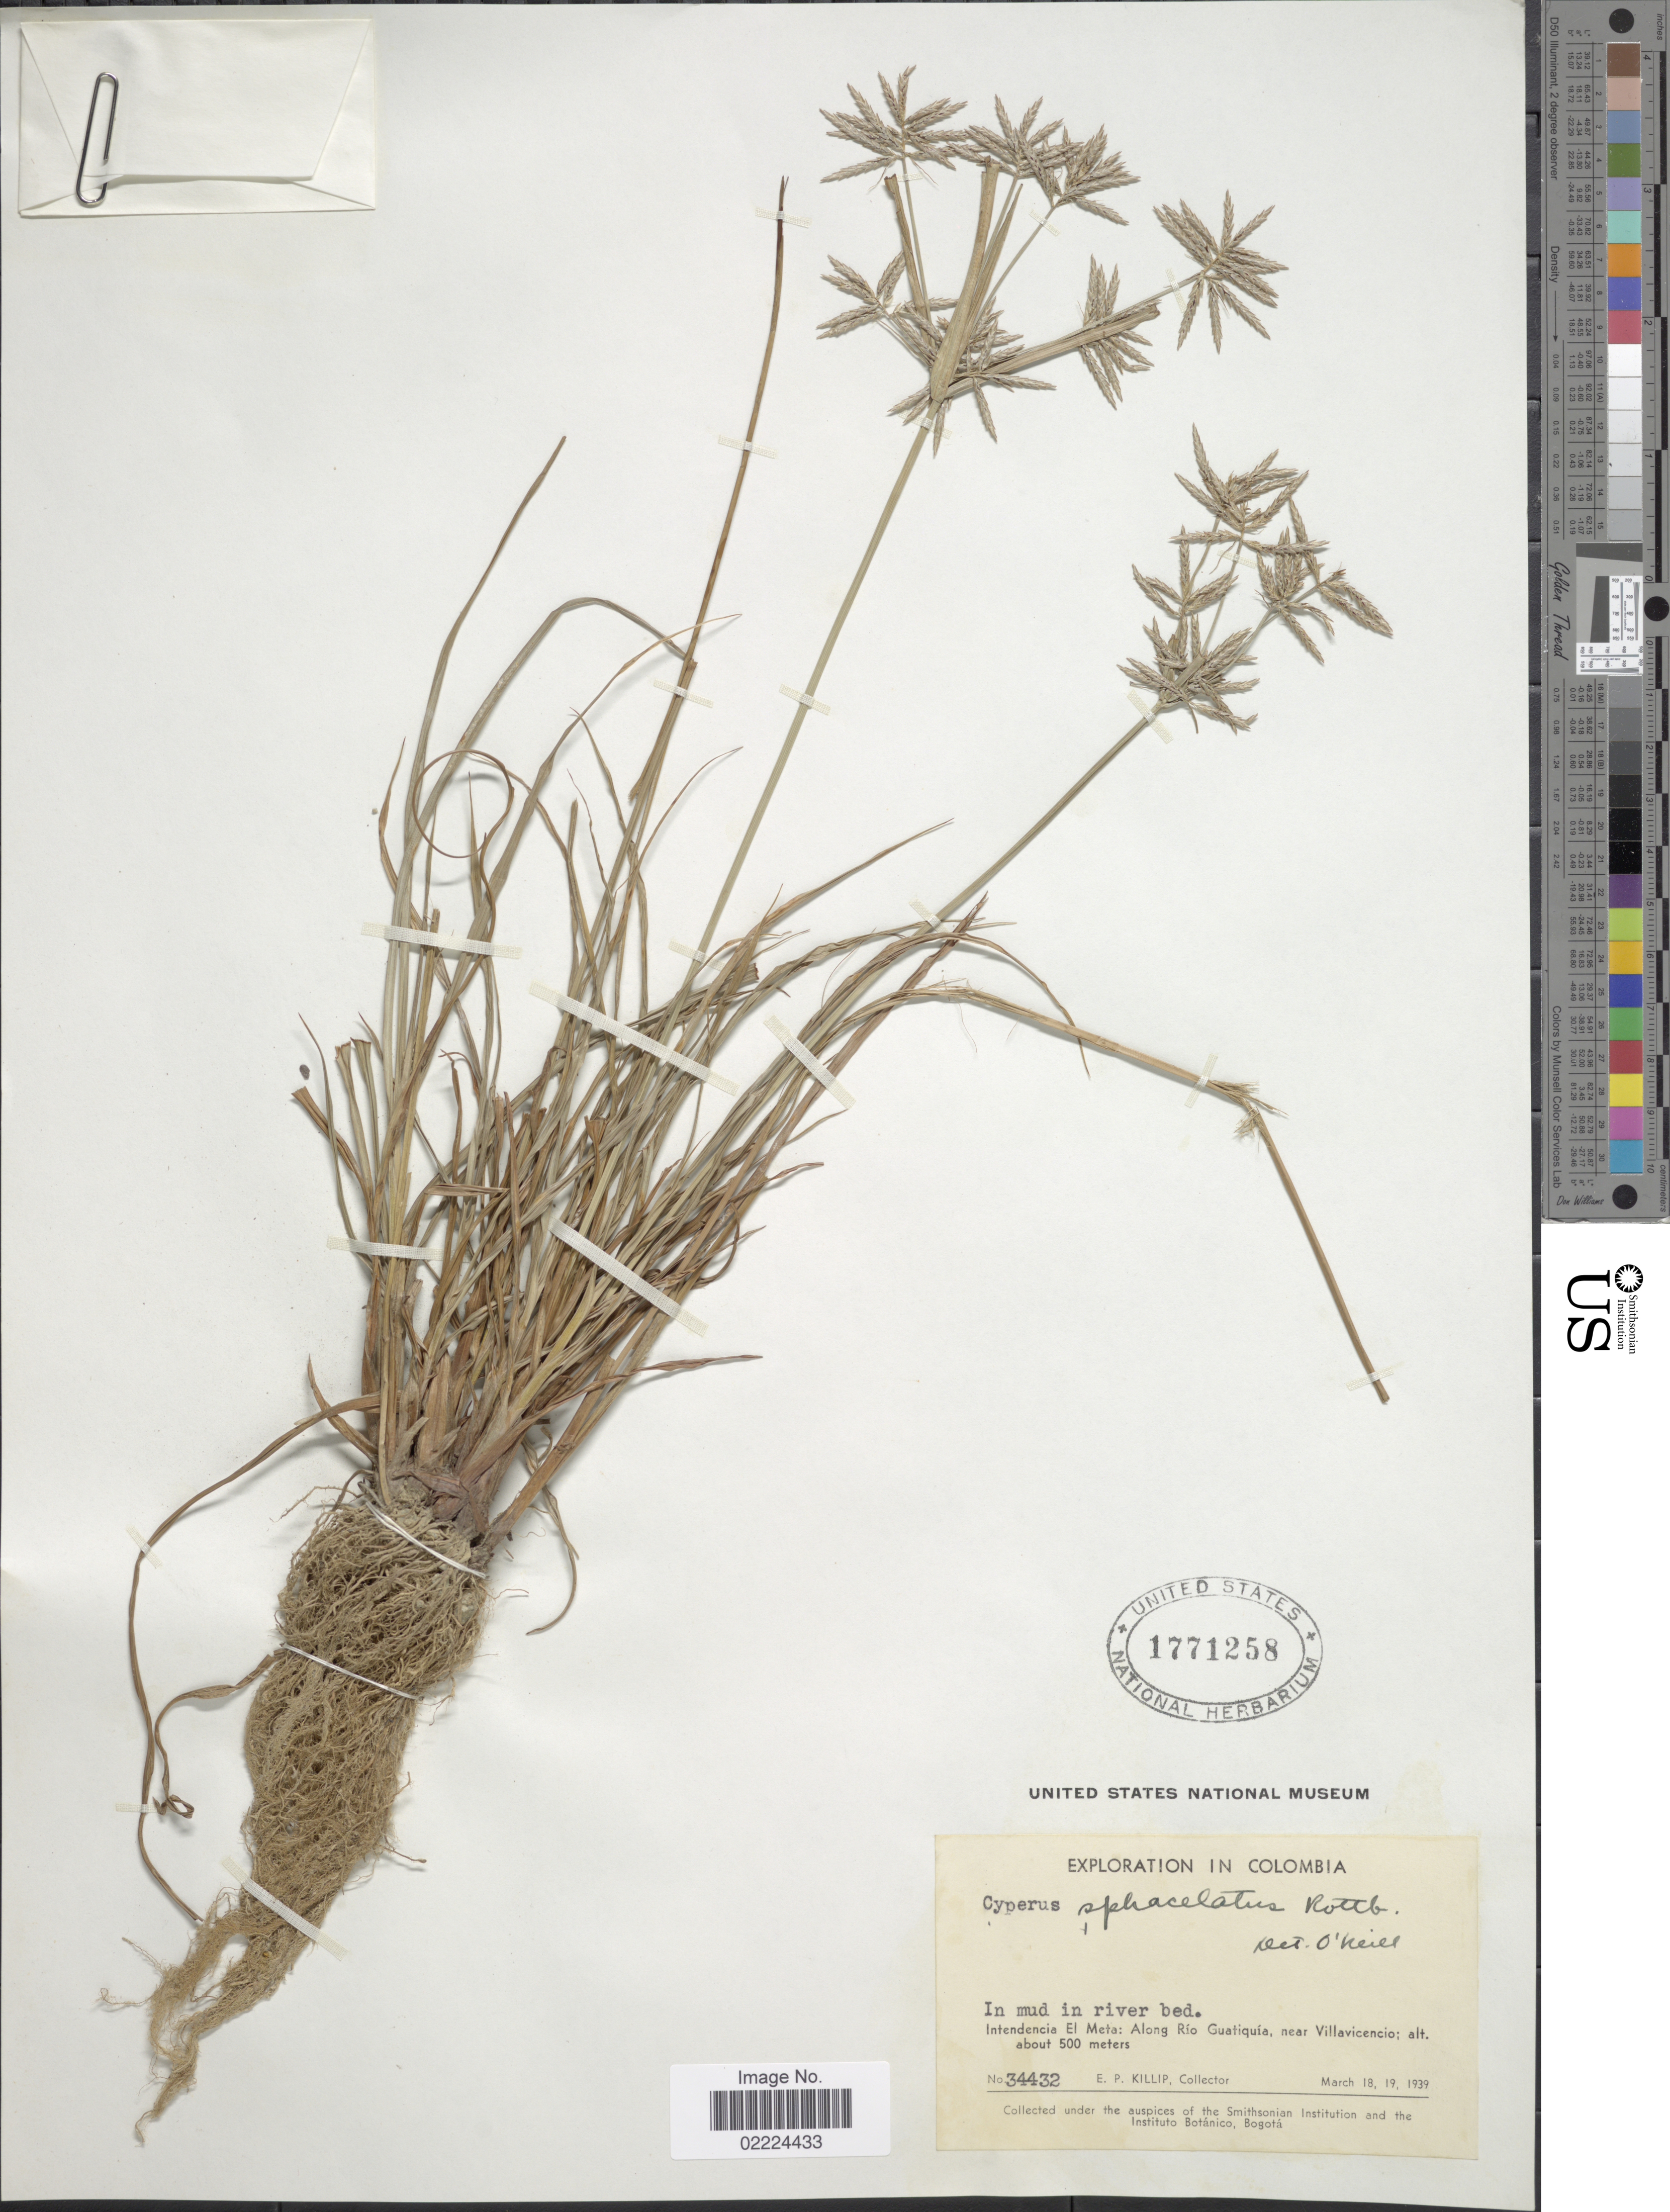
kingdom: Plantae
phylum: Tracheophyta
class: Liliopsida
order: Poales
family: Cyperaceae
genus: Cyperus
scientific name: Cyperus sphacelatus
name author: Rottb.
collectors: E. P. Killip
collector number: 34432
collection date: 1939-03-18/1939-03-19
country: Colombia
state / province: Meta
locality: Along Rio Guatiquia, near Villavicencio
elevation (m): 500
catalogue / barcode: US 1771258